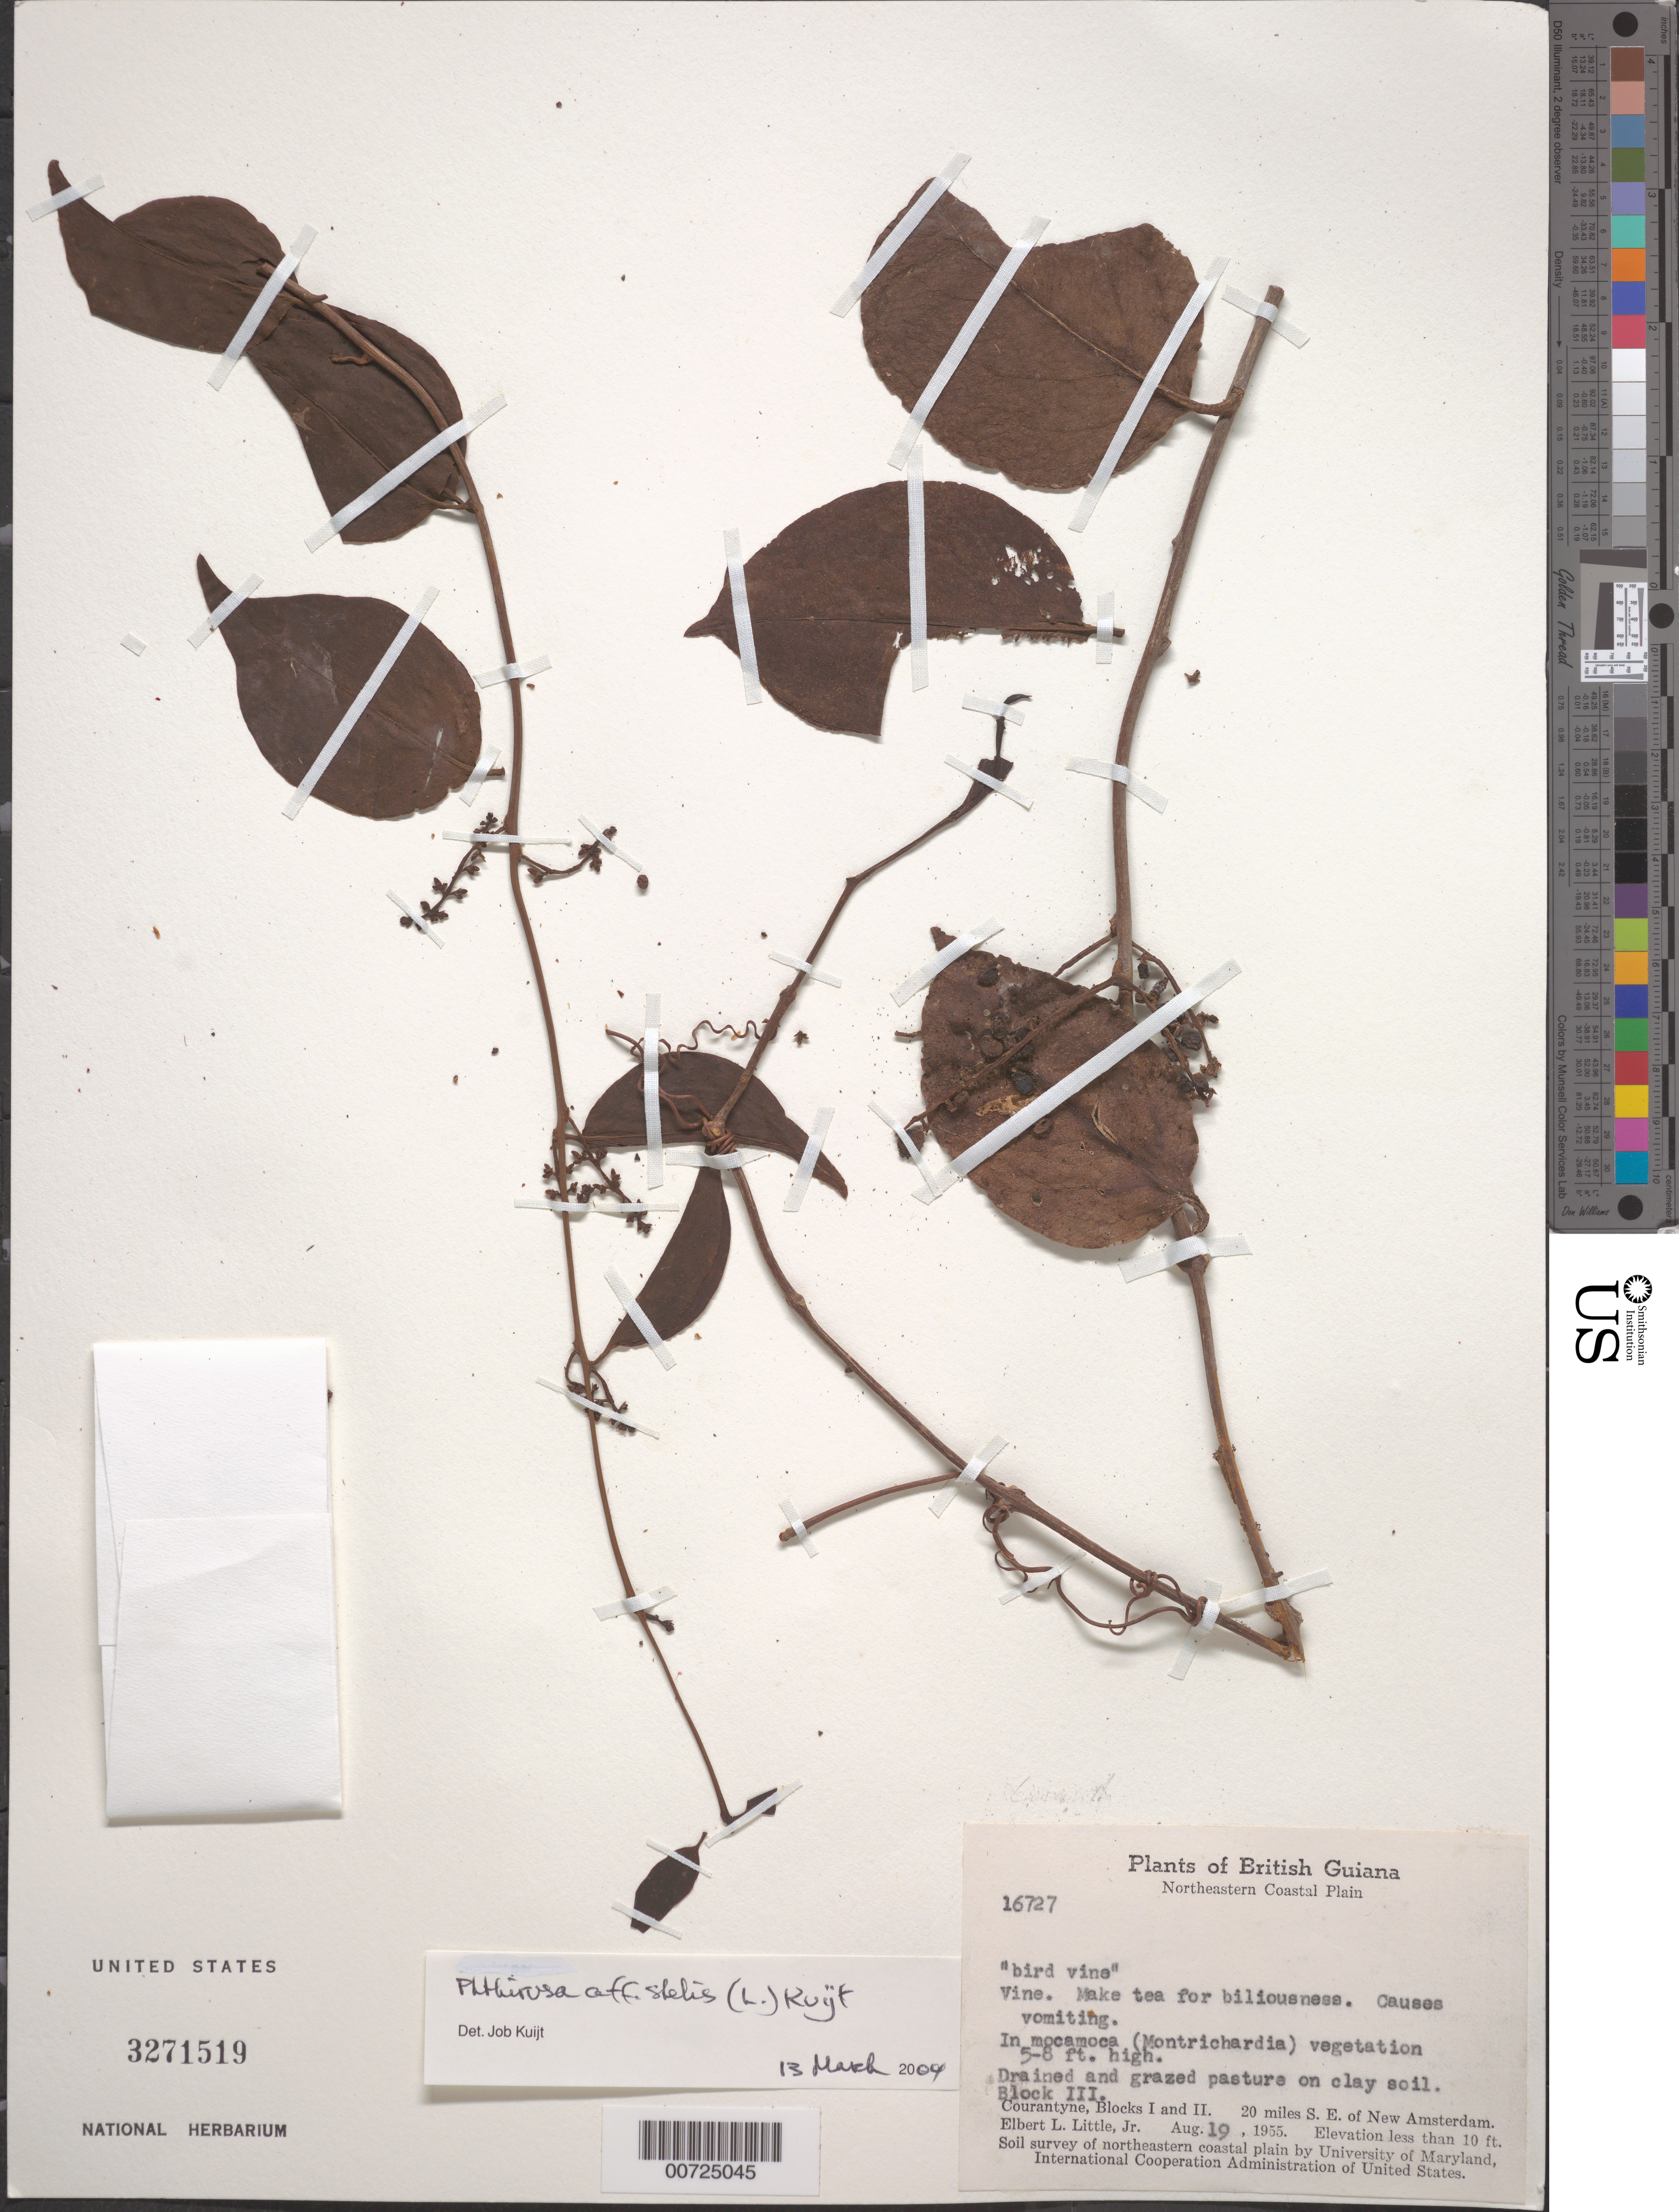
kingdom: Plantae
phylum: Tracheophyta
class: Magnoliopsida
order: Santalales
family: Loranthaceae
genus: Phthirusa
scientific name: Phthirusa stelis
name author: (L.) Kuijt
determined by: Kuijt, Job, (CANADA)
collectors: E. L. Little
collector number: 16727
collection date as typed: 19-Aug-55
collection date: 1955-08-19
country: Guyana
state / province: E. Berbice-Corentyne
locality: Courantyne, Blocks III. 20 mi. SE of New Amsterdam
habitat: In mocamoea vegetation, 5-8 ft high; drained and grazed pasture on clay soil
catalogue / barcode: US 3271519